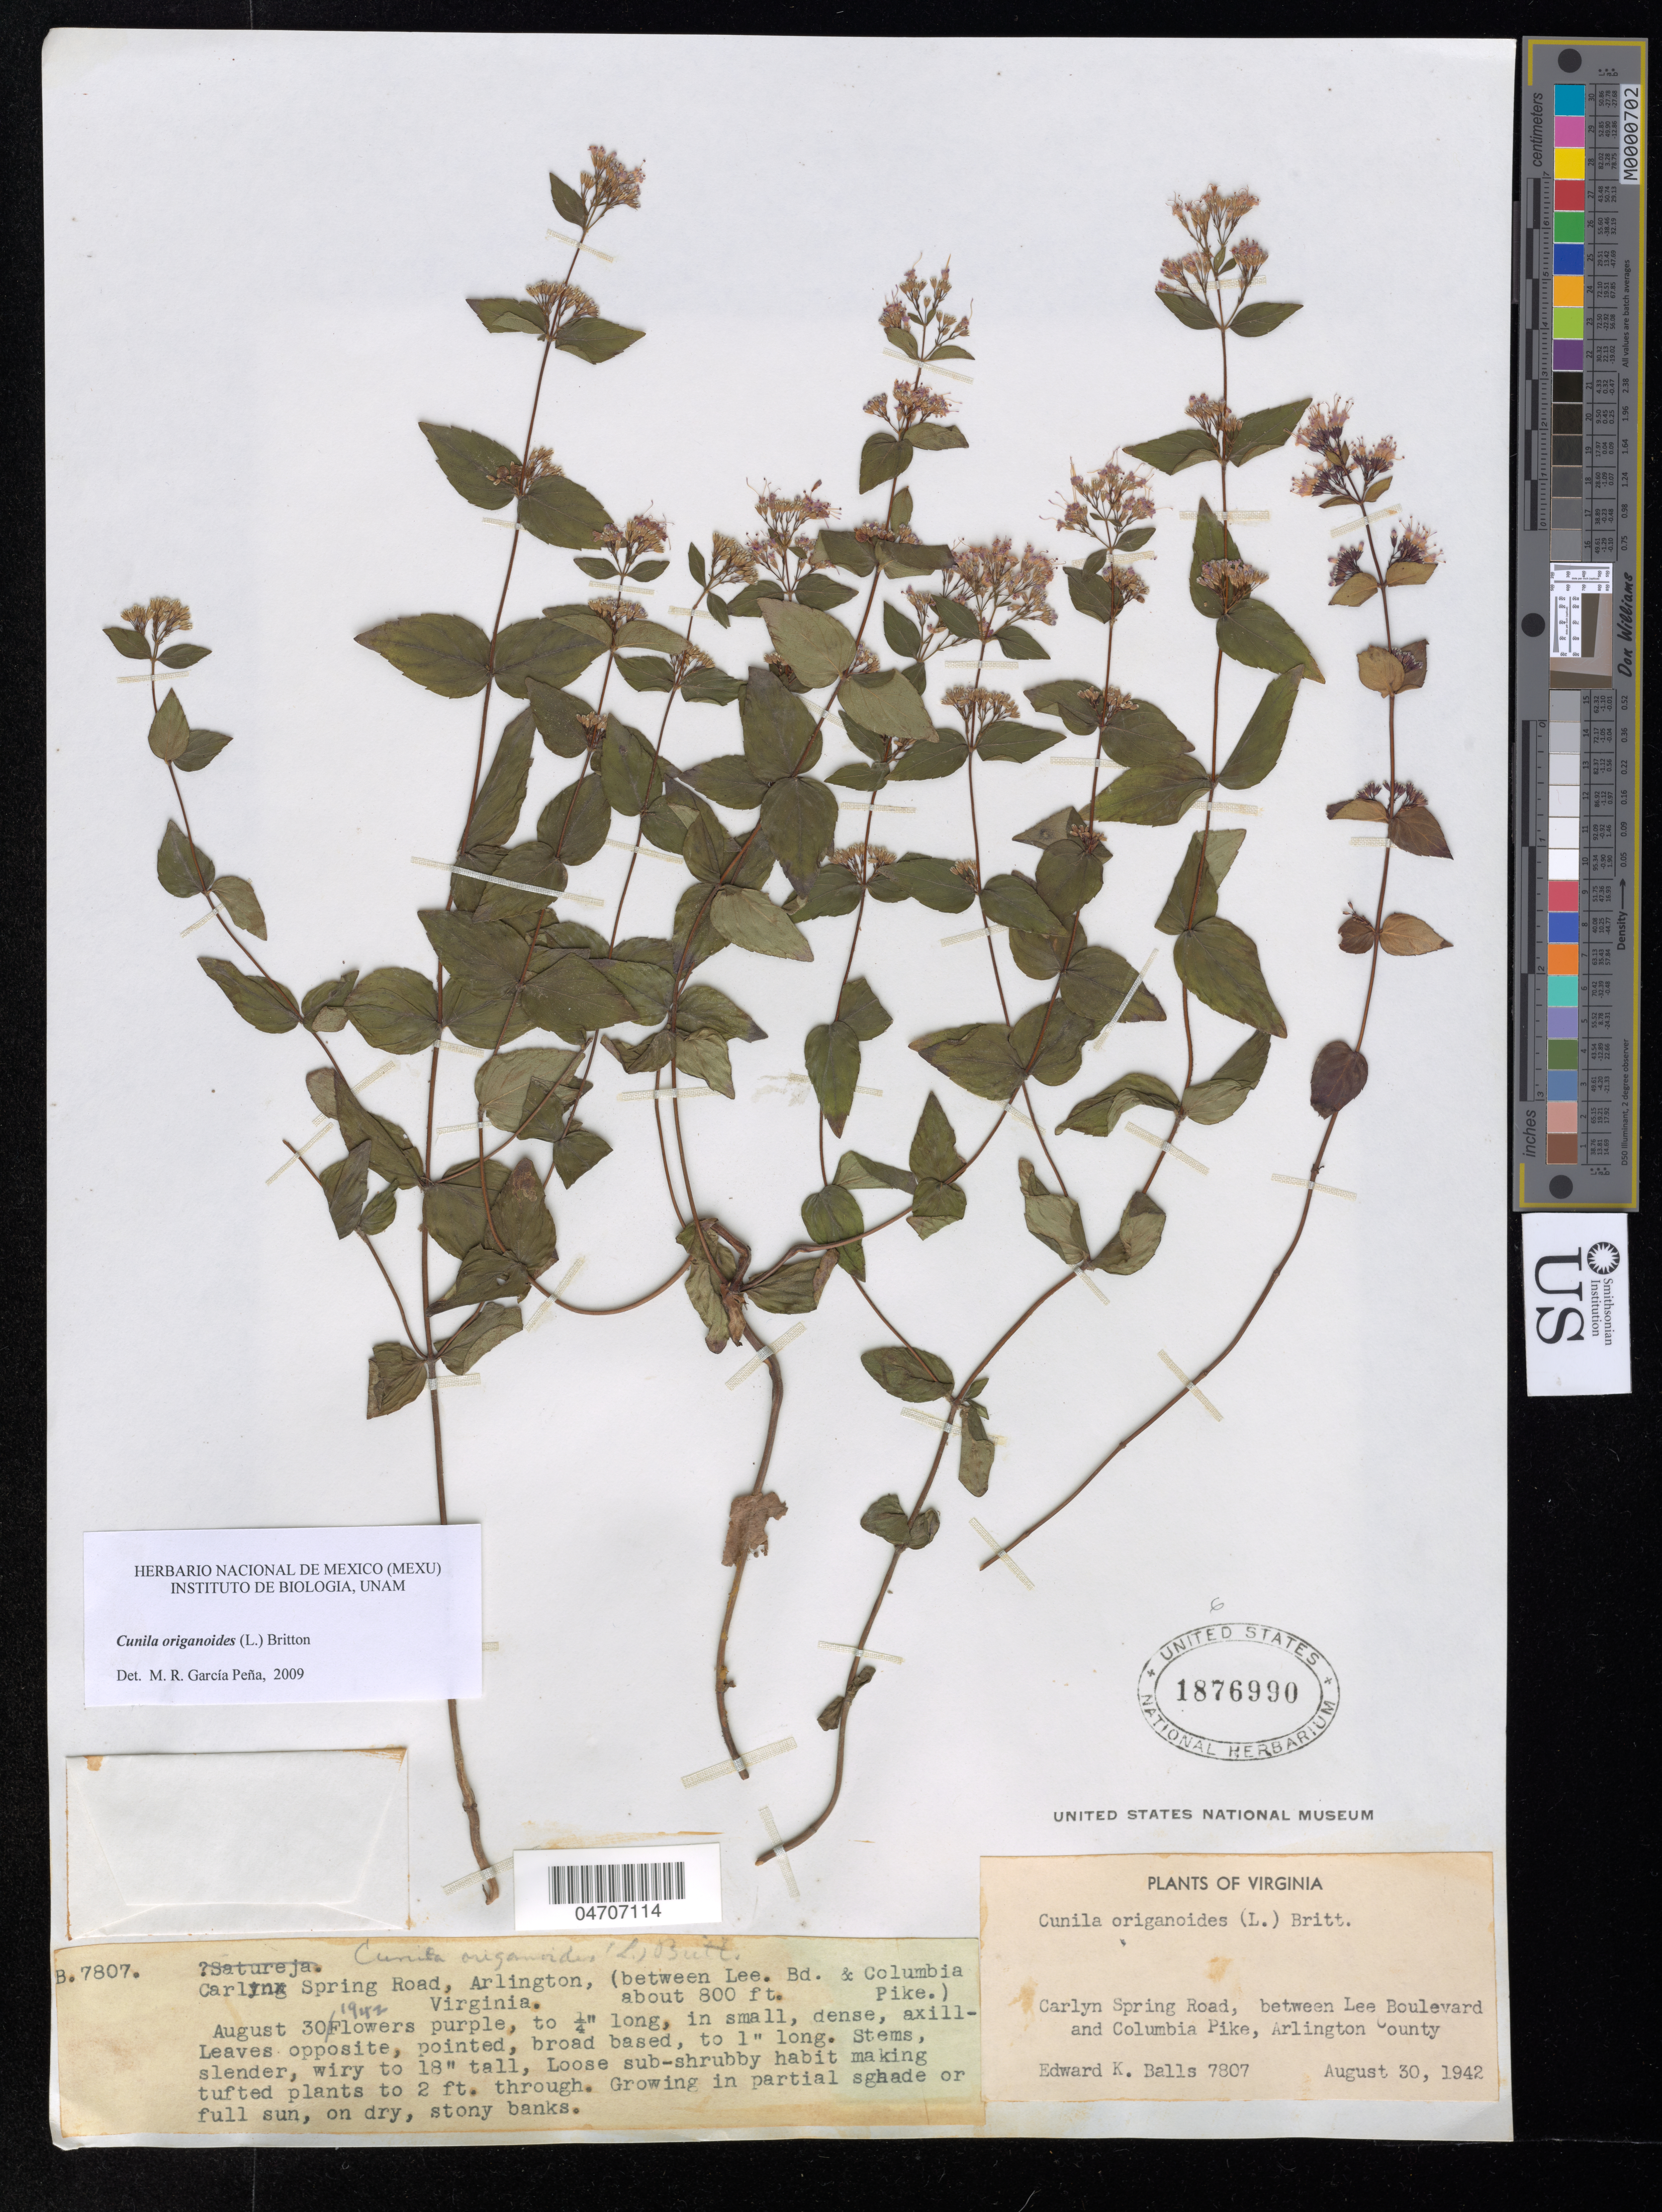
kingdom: Plantae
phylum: Tracheophyta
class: Magnoliopsida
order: Lamiales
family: Lamiaceae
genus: Cunila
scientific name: Cunila origanoides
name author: (L.) Britton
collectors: E. K. Balls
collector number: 7807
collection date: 1942-08-30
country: United States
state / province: Virginia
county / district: Arlington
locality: Carlyng Spring Road, between Lee Boulevard and Columbia Pike, Arlington County.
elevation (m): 244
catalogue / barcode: US 1876990